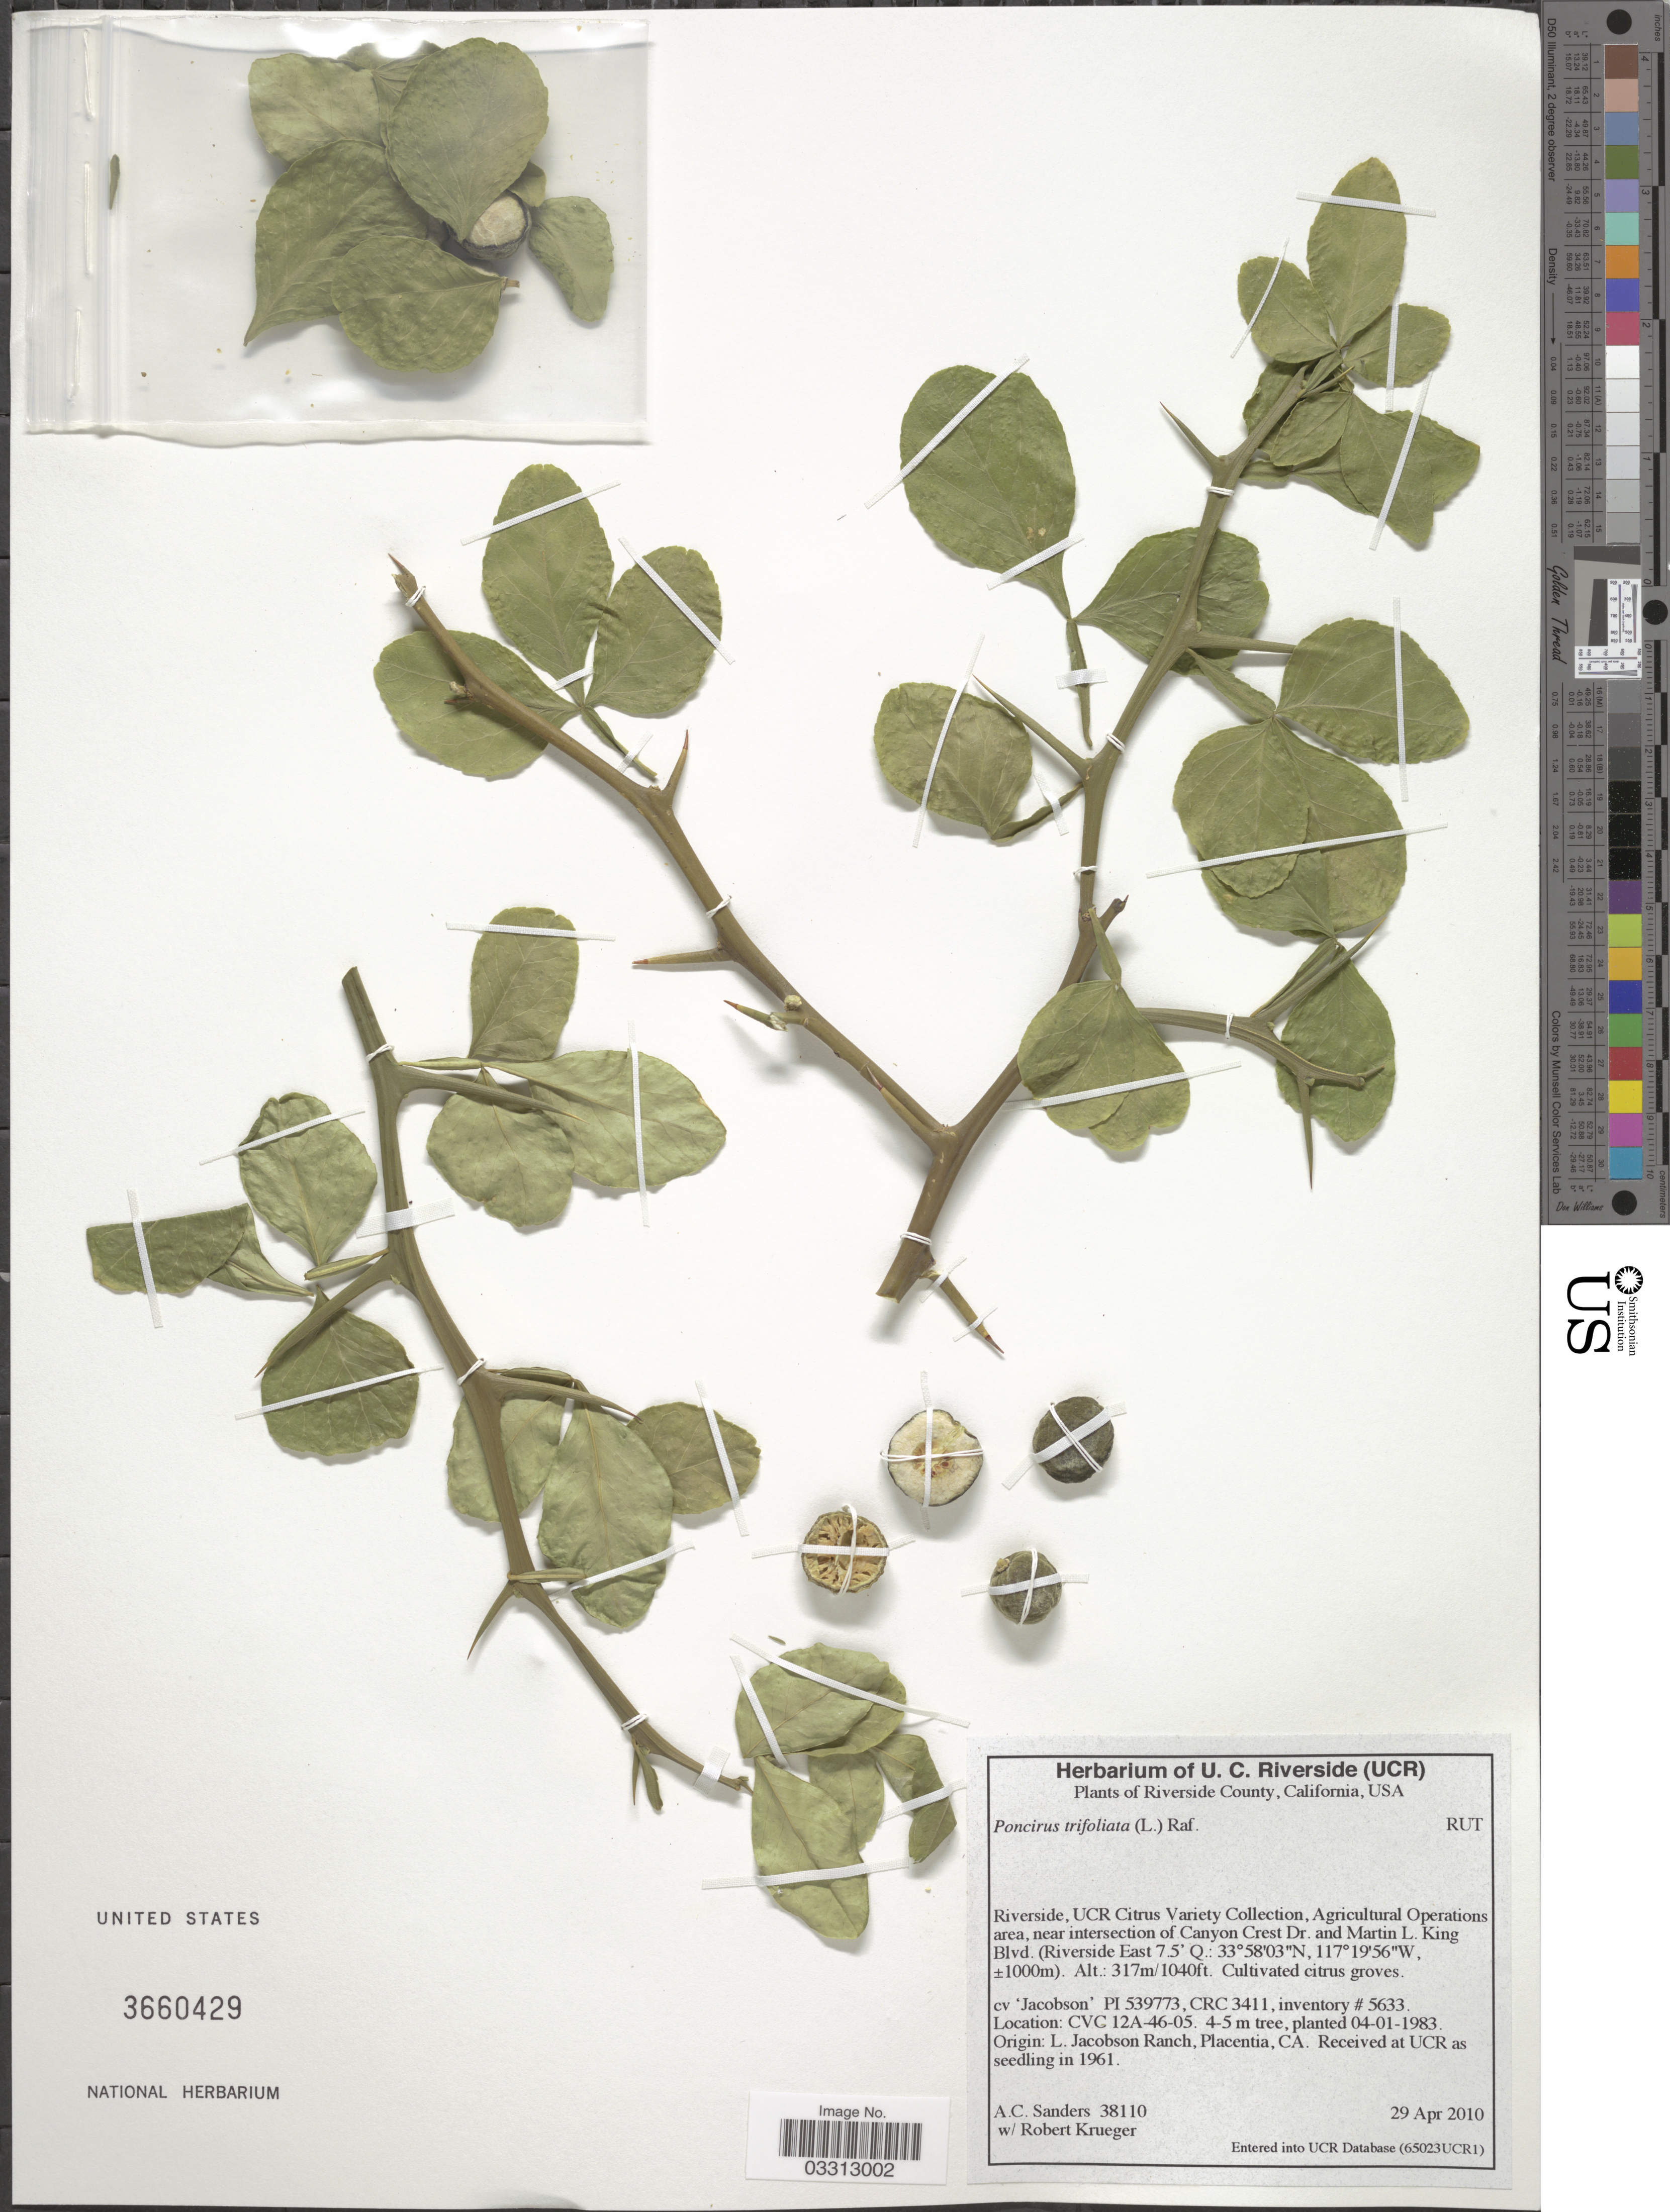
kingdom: Plantae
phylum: Tracheophyta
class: Magnoliopsida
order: Sapindales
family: Rutaceae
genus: Citrus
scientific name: Citrus trifoliata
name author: L.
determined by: Strong, Mark T., (BOT), Smithsonian Institution - National Museum of Natural History (UNITED STATES)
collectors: A. Sanders & R. Krueger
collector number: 38110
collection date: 2010-04-29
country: United States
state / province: California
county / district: Riverside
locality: Riverside County, USA. Riverside, UCR Citrus Variety Collection, Agricultural Operations area, near intersection of Canyon Crest Dr. and Martin L. King Blvd. (Riverside East 7.5' Q.)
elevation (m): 317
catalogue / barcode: US 3660429